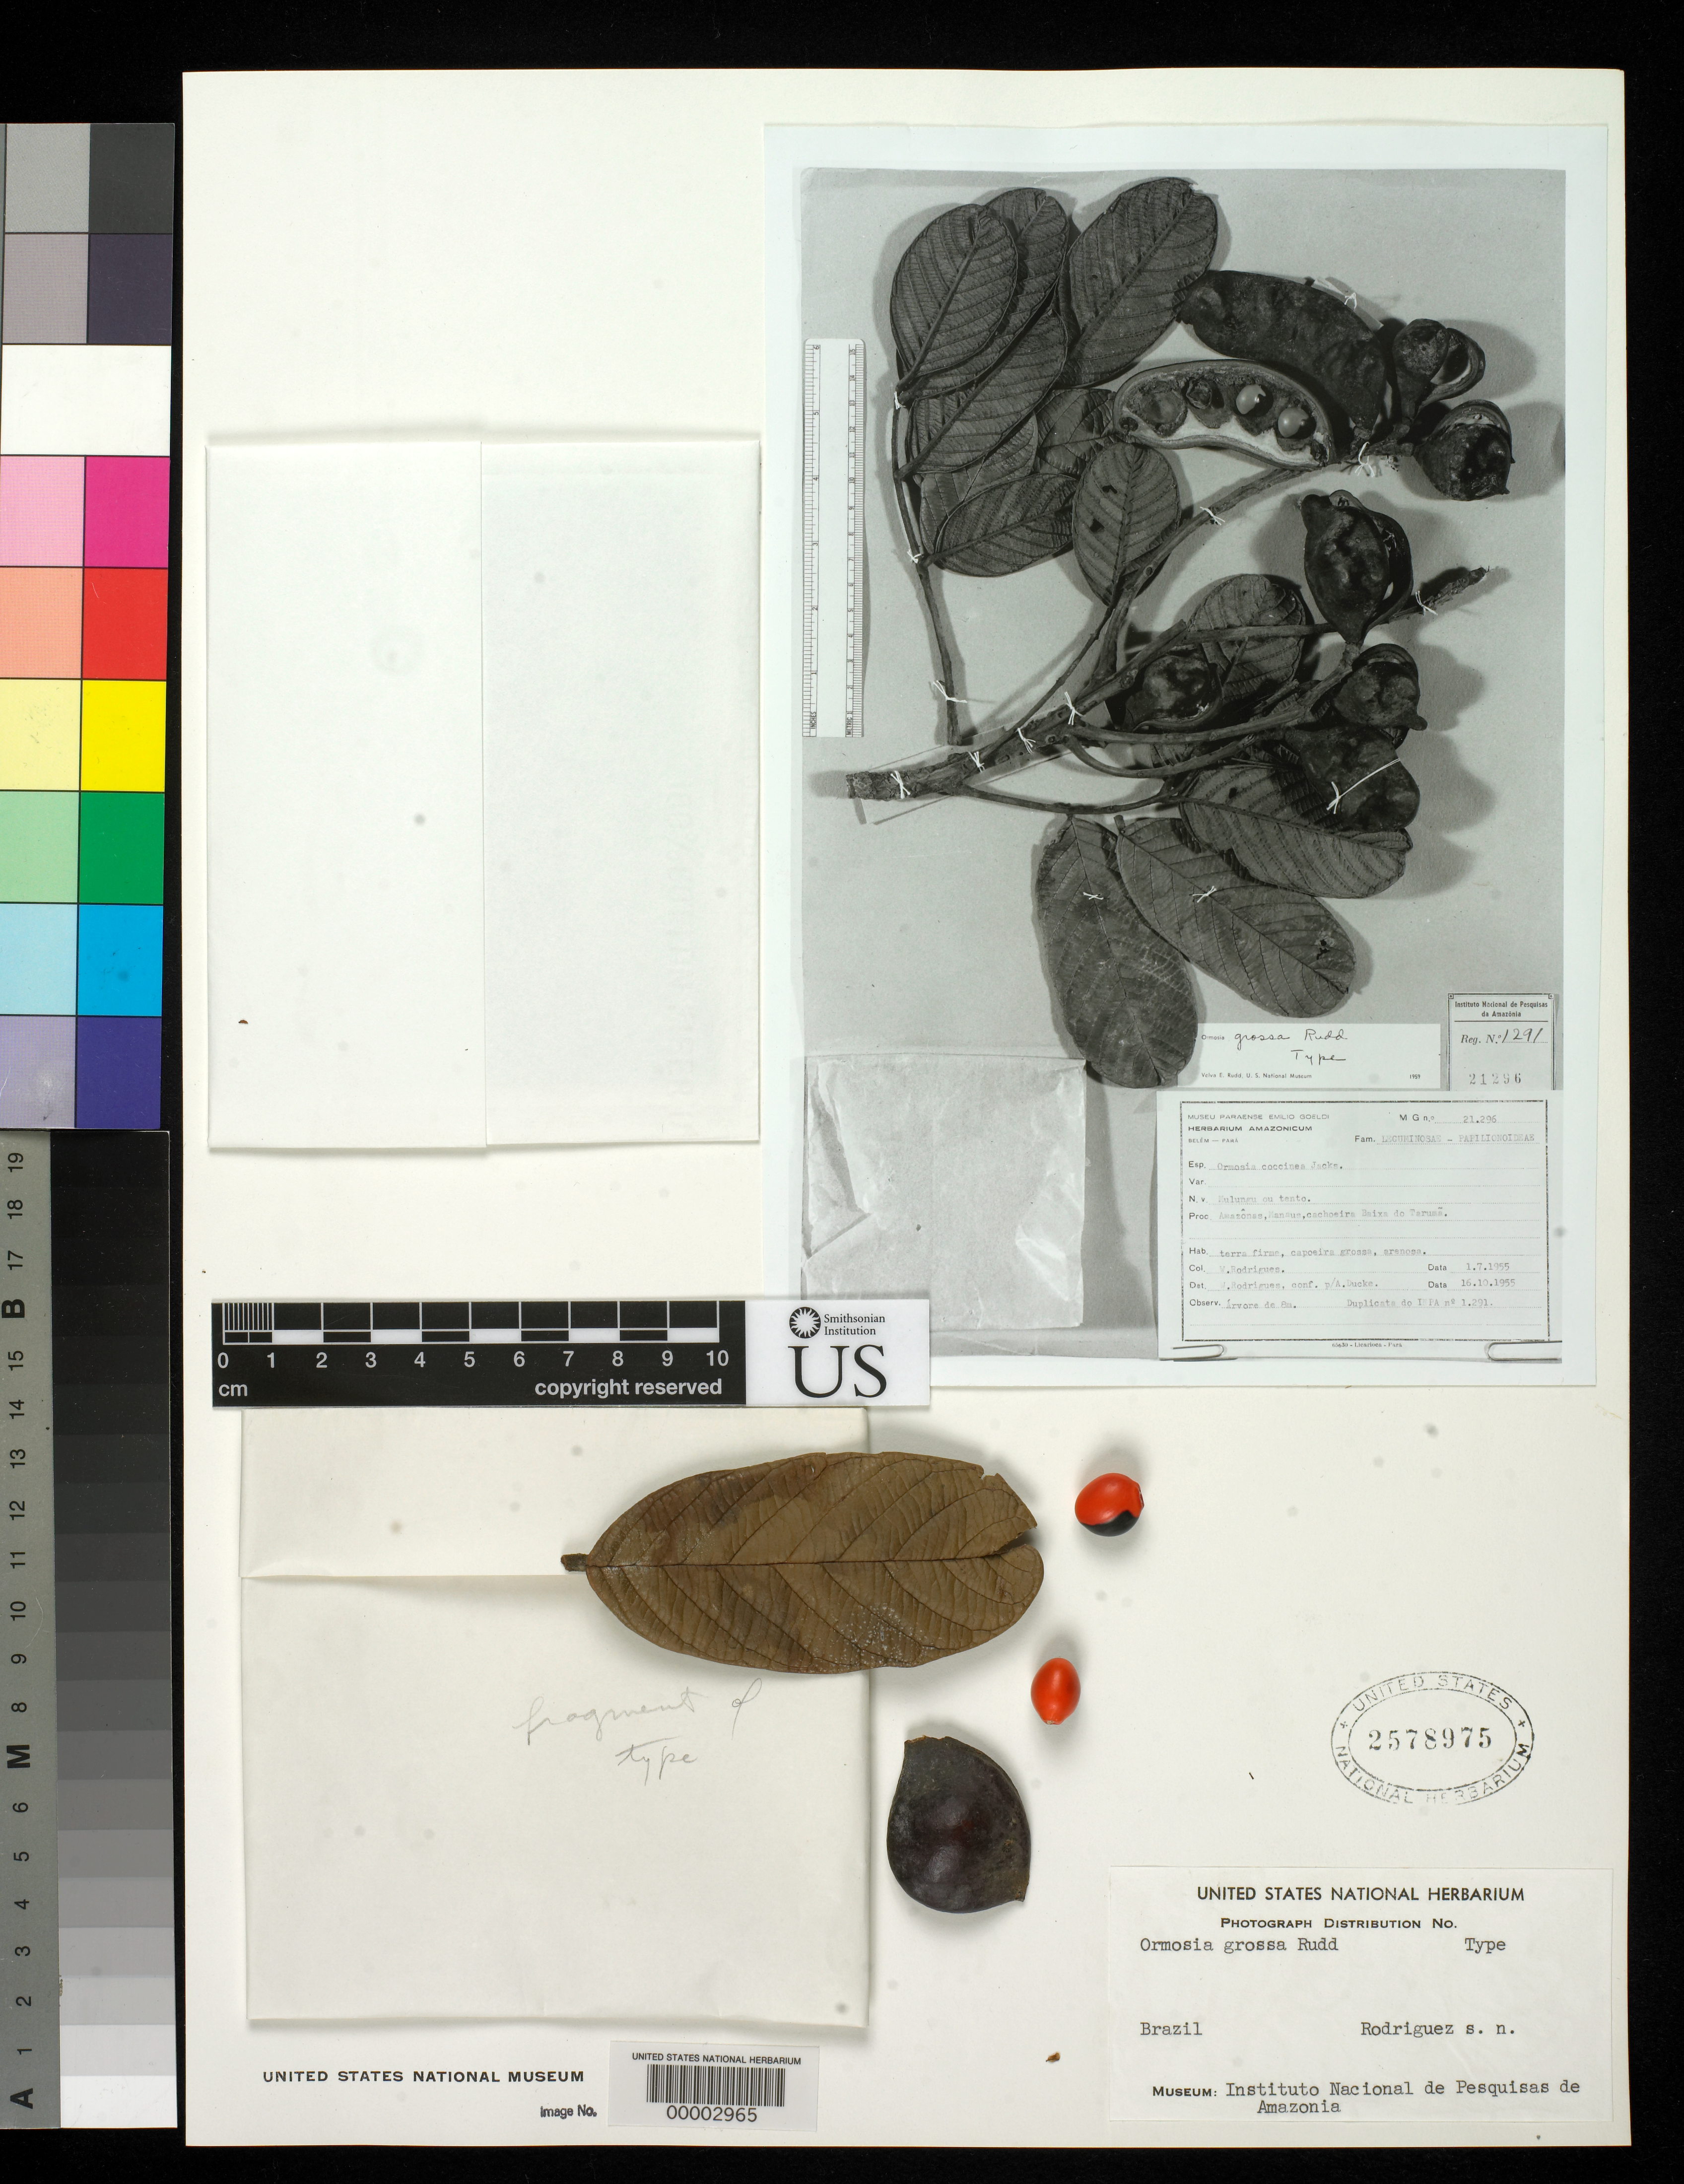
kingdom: Plantae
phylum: Tracheophyta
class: Magnoliopsida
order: Fabales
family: Fabaceae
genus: Ormosia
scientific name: Ormosia grossa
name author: Rudd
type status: Type Fragment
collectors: W. A. Rodrigues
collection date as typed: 01 Jul 1955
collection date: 1955-07-01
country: Brazil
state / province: Minas Gerais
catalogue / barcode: US 2578975